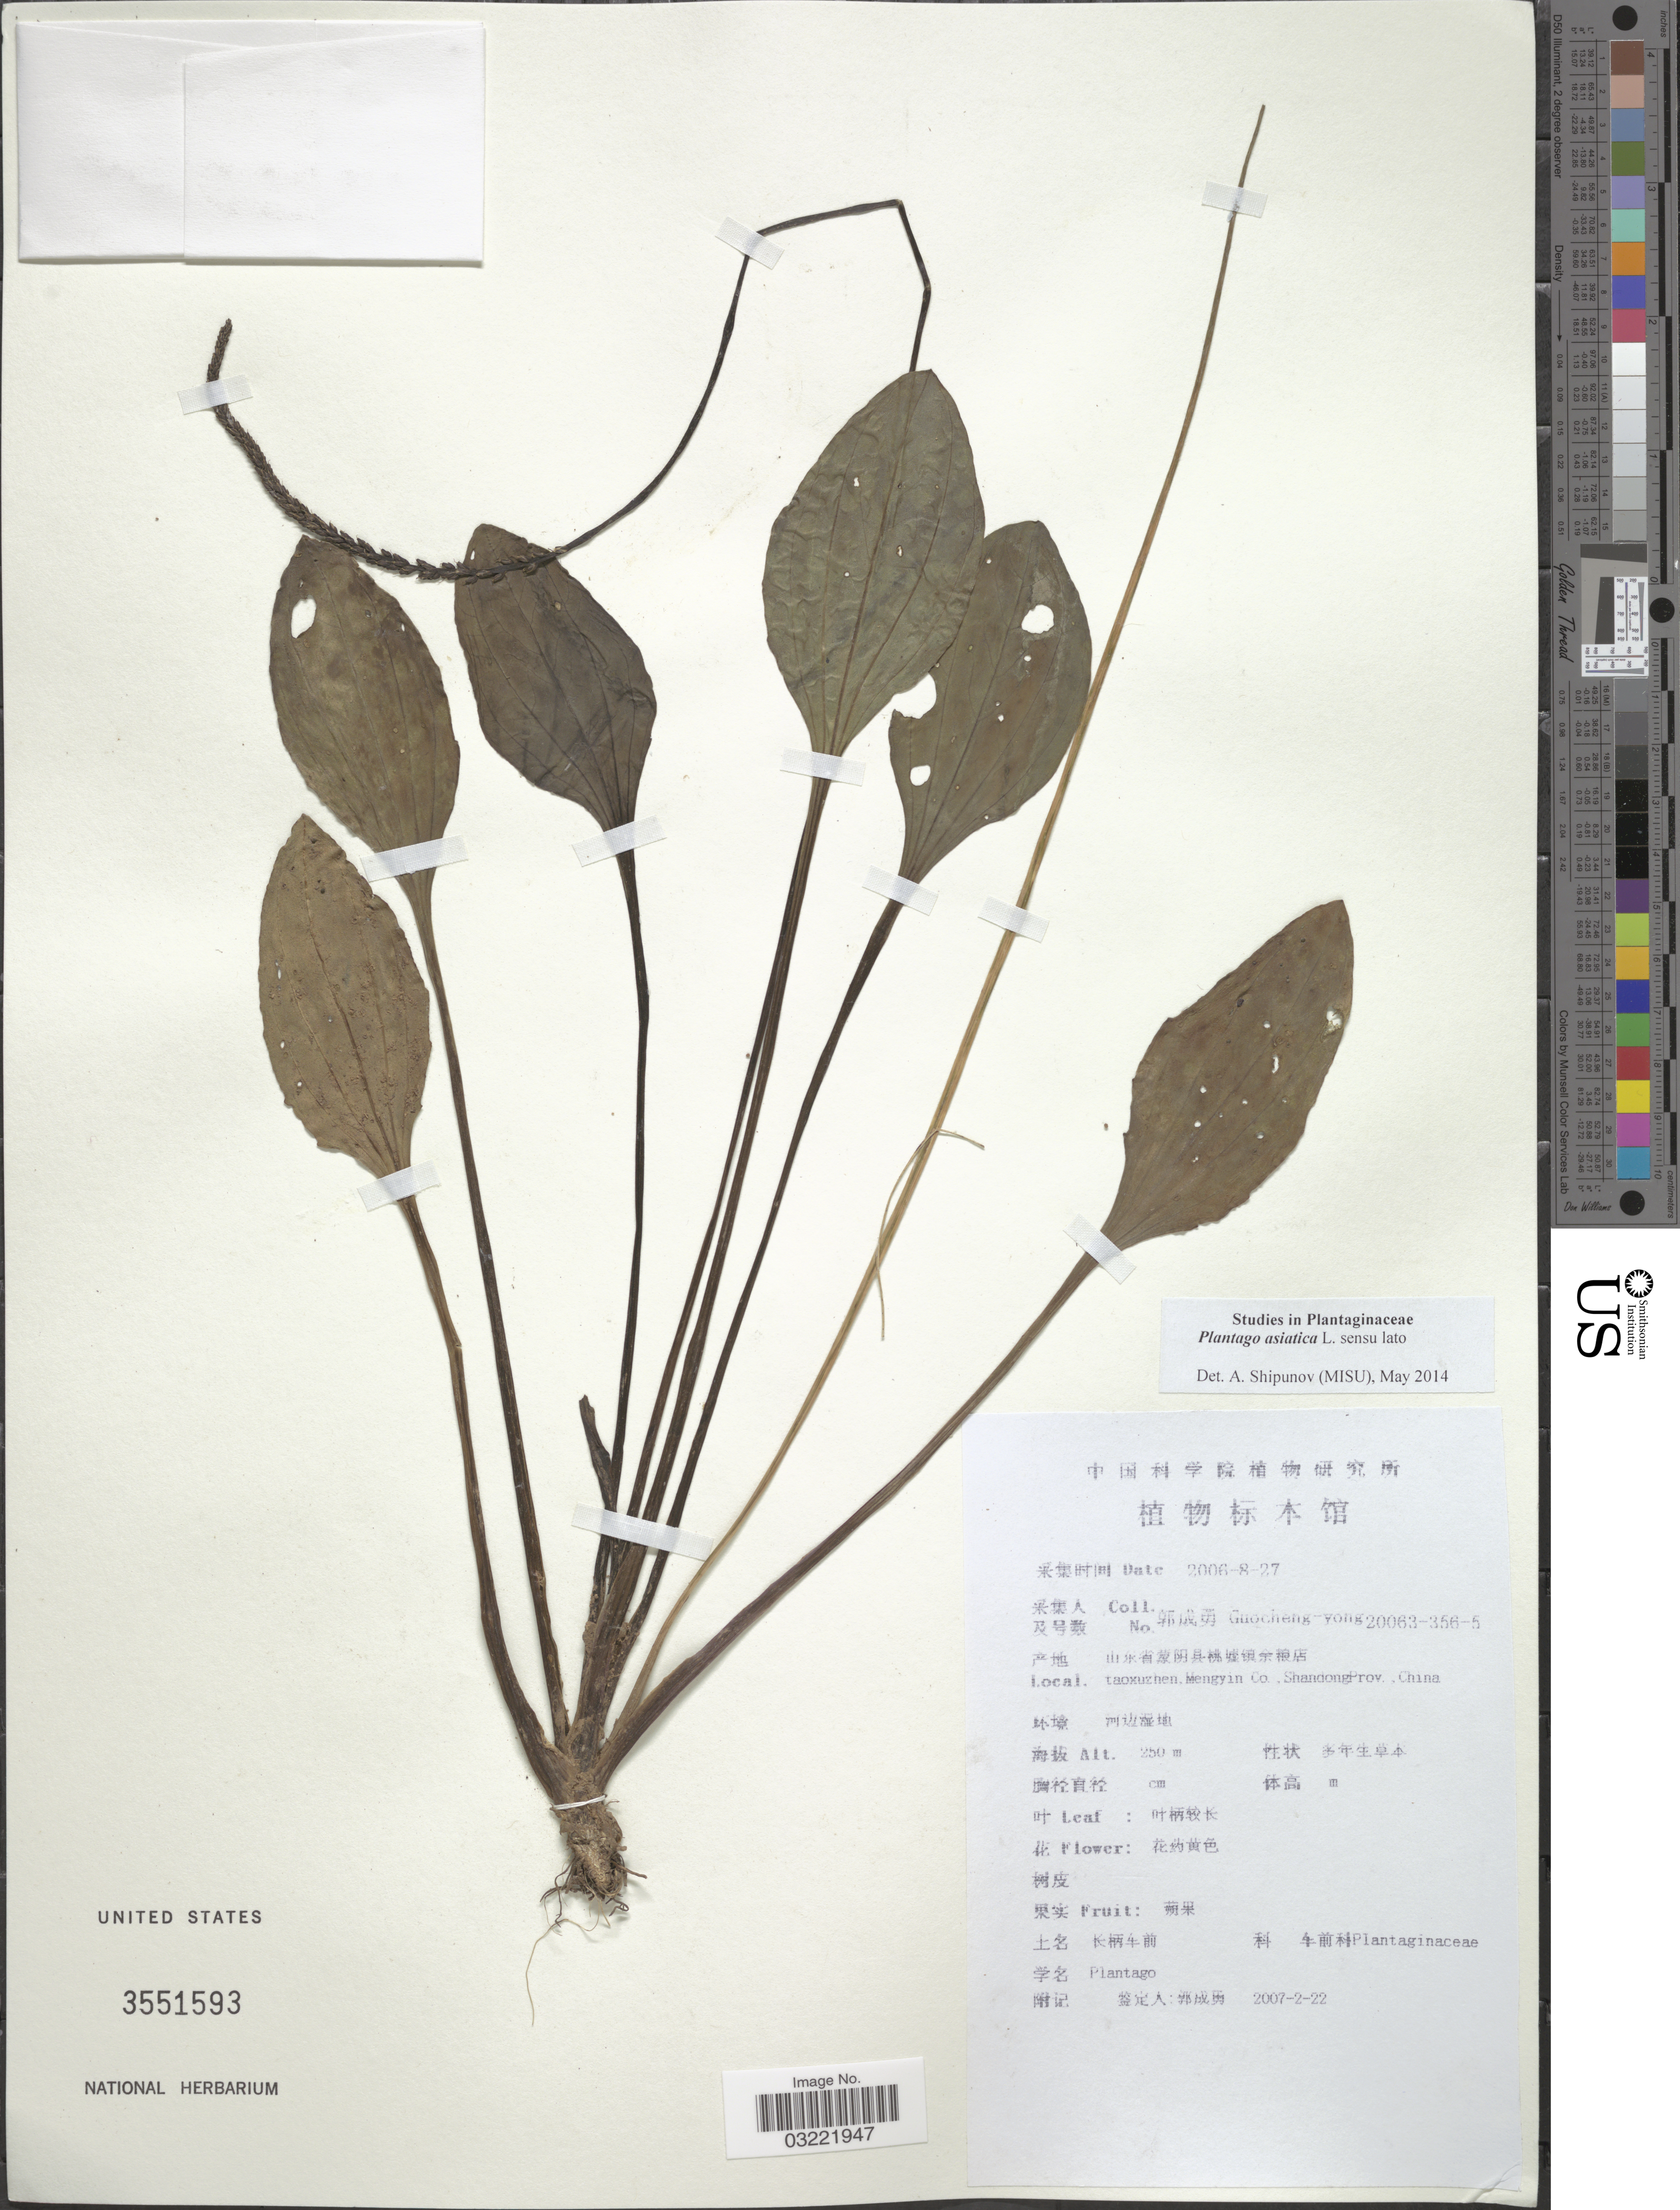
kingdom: Plantae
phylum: Tracheophyta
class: Magnoliopsida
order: Lamiales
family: Plantaginaceae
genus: Plantago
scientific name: Plantago asiatica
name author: L.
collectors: Guo cheng-yong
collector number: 20063-356-5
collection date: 2006-08-27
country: China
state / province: Shandong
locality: Taoxuzhen, Mengyin Co.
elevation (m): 250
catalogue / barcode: US 3551593